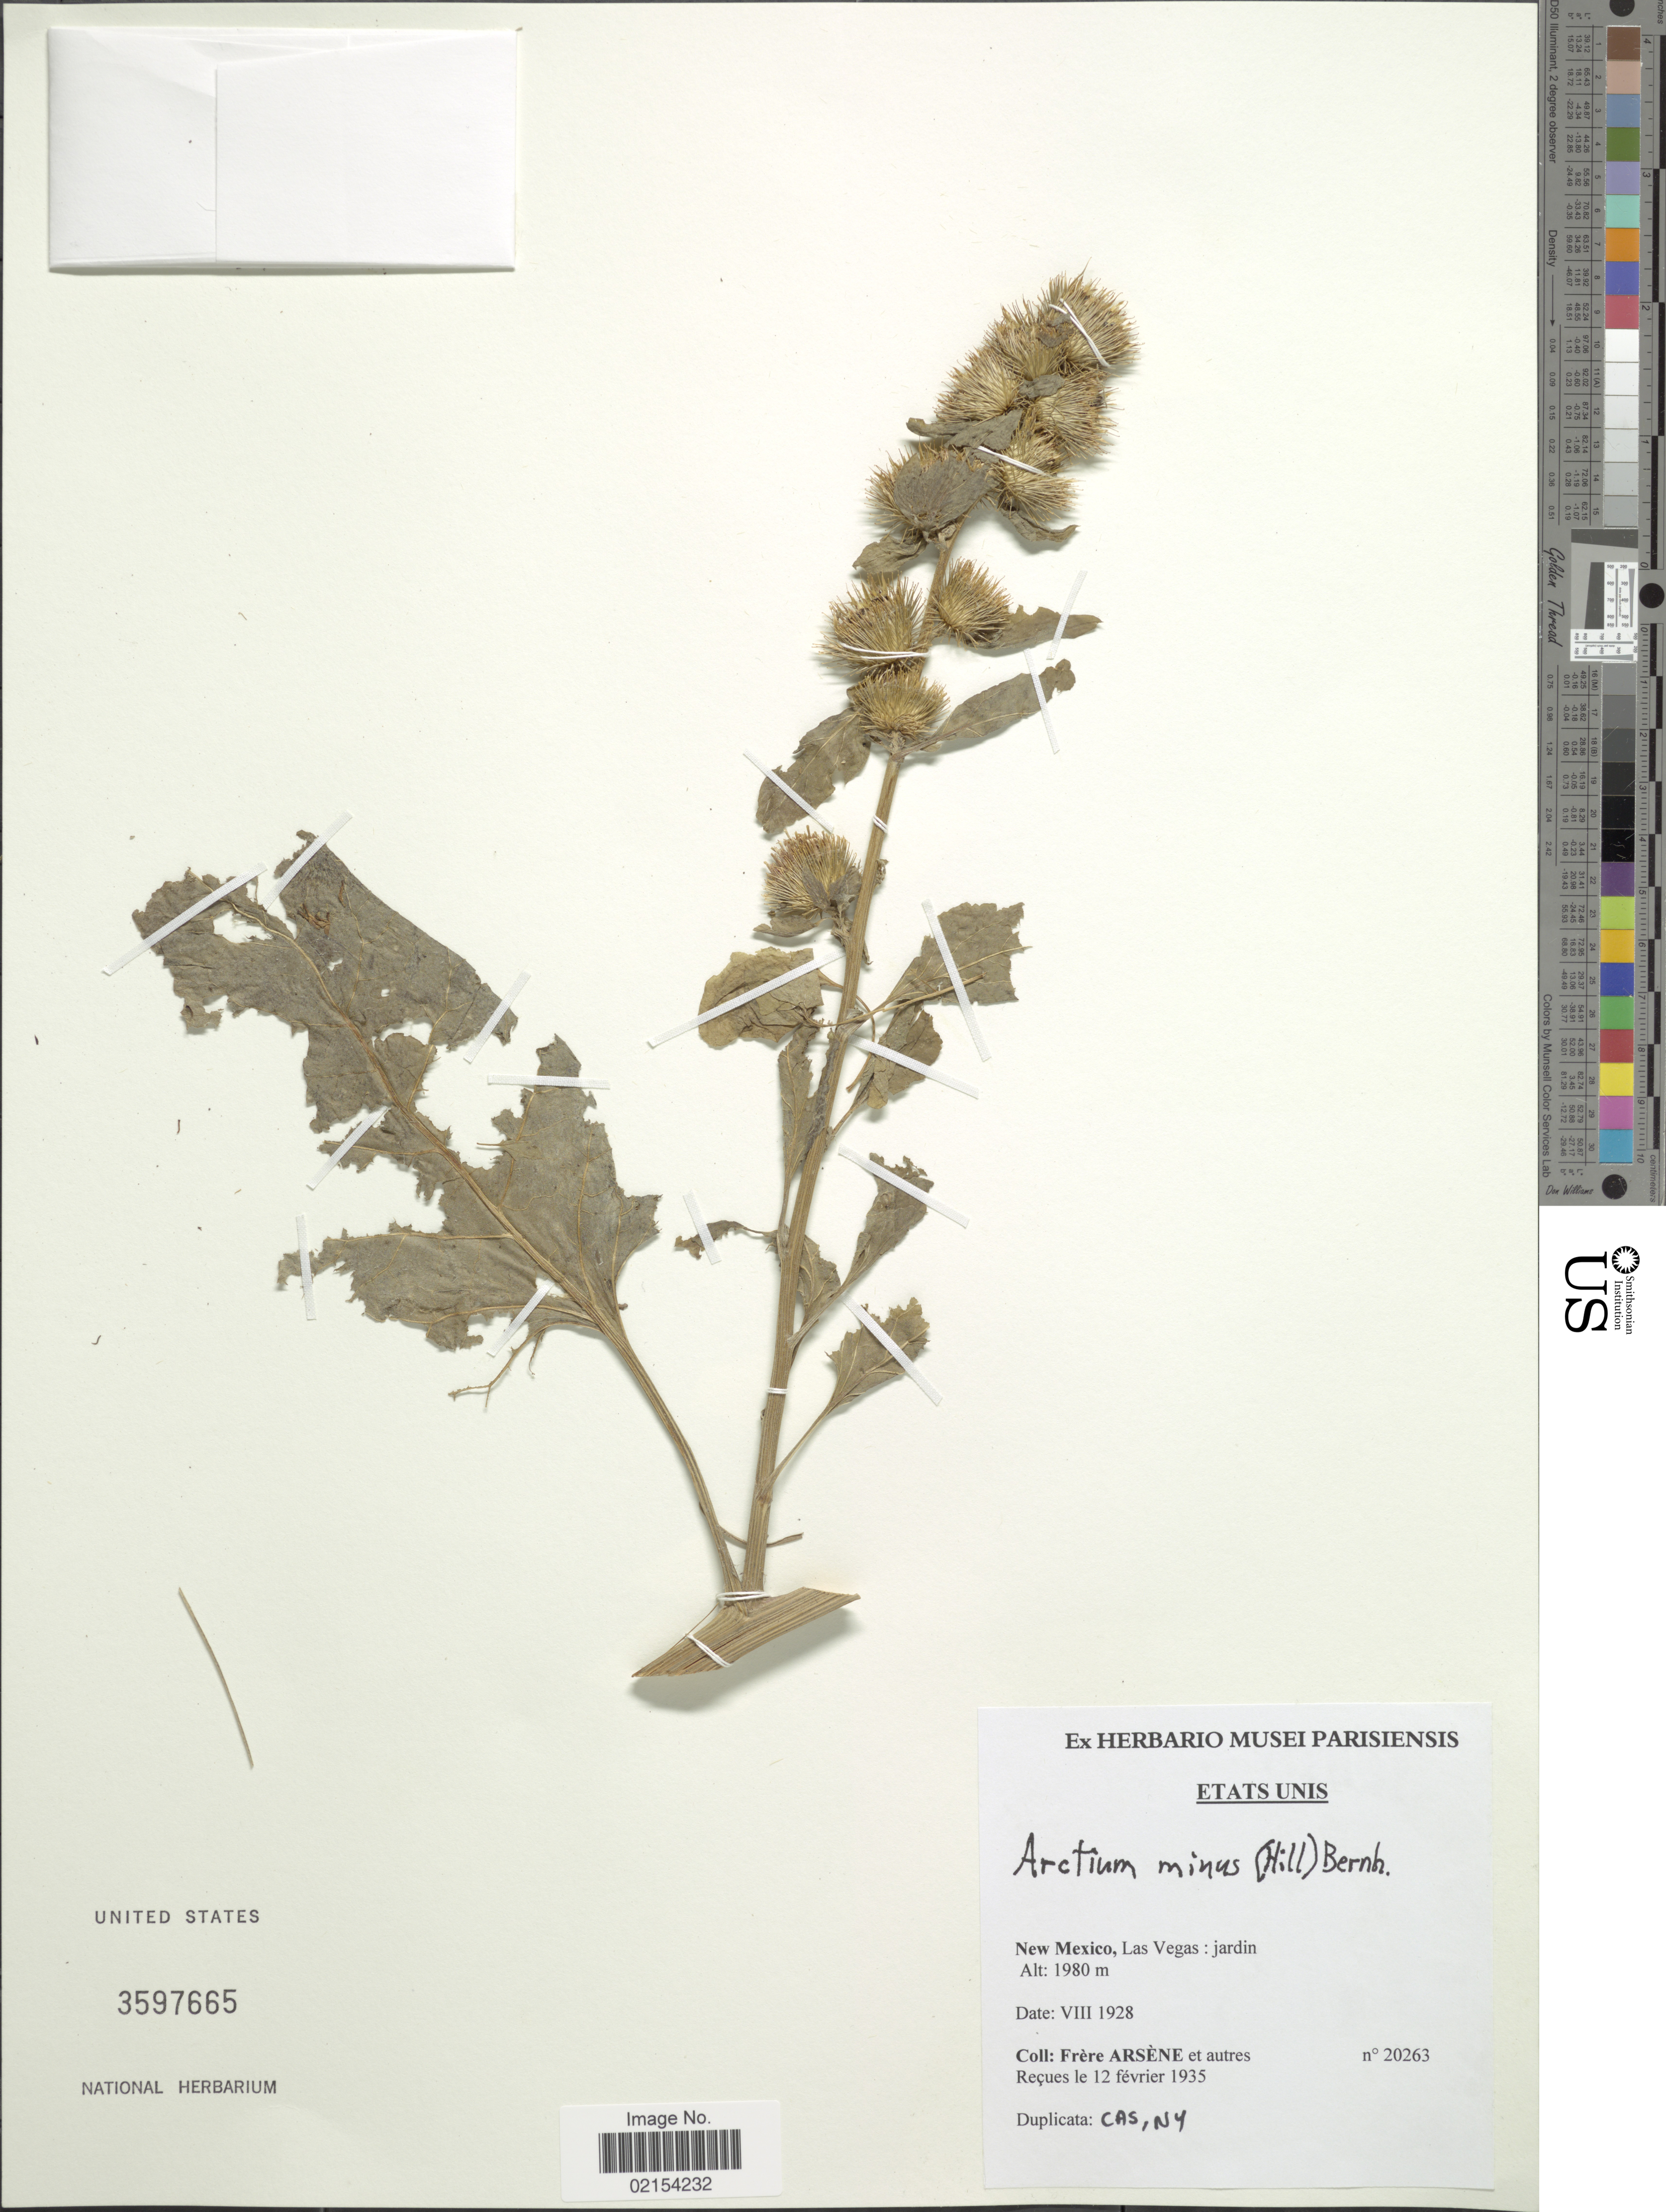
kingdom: Plantae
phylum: Tracheophyta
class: Magnoliopsida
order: Asterales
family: Asteraceae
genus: Arctium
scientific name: Arctium minus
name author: (Hill) Bernh.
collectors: Bro. G. Arsène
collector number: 20263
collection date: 1935-02-12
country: United States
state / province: New Mexico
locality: Las Vegas; jaardin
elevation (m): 1980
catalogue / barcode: US 3597665